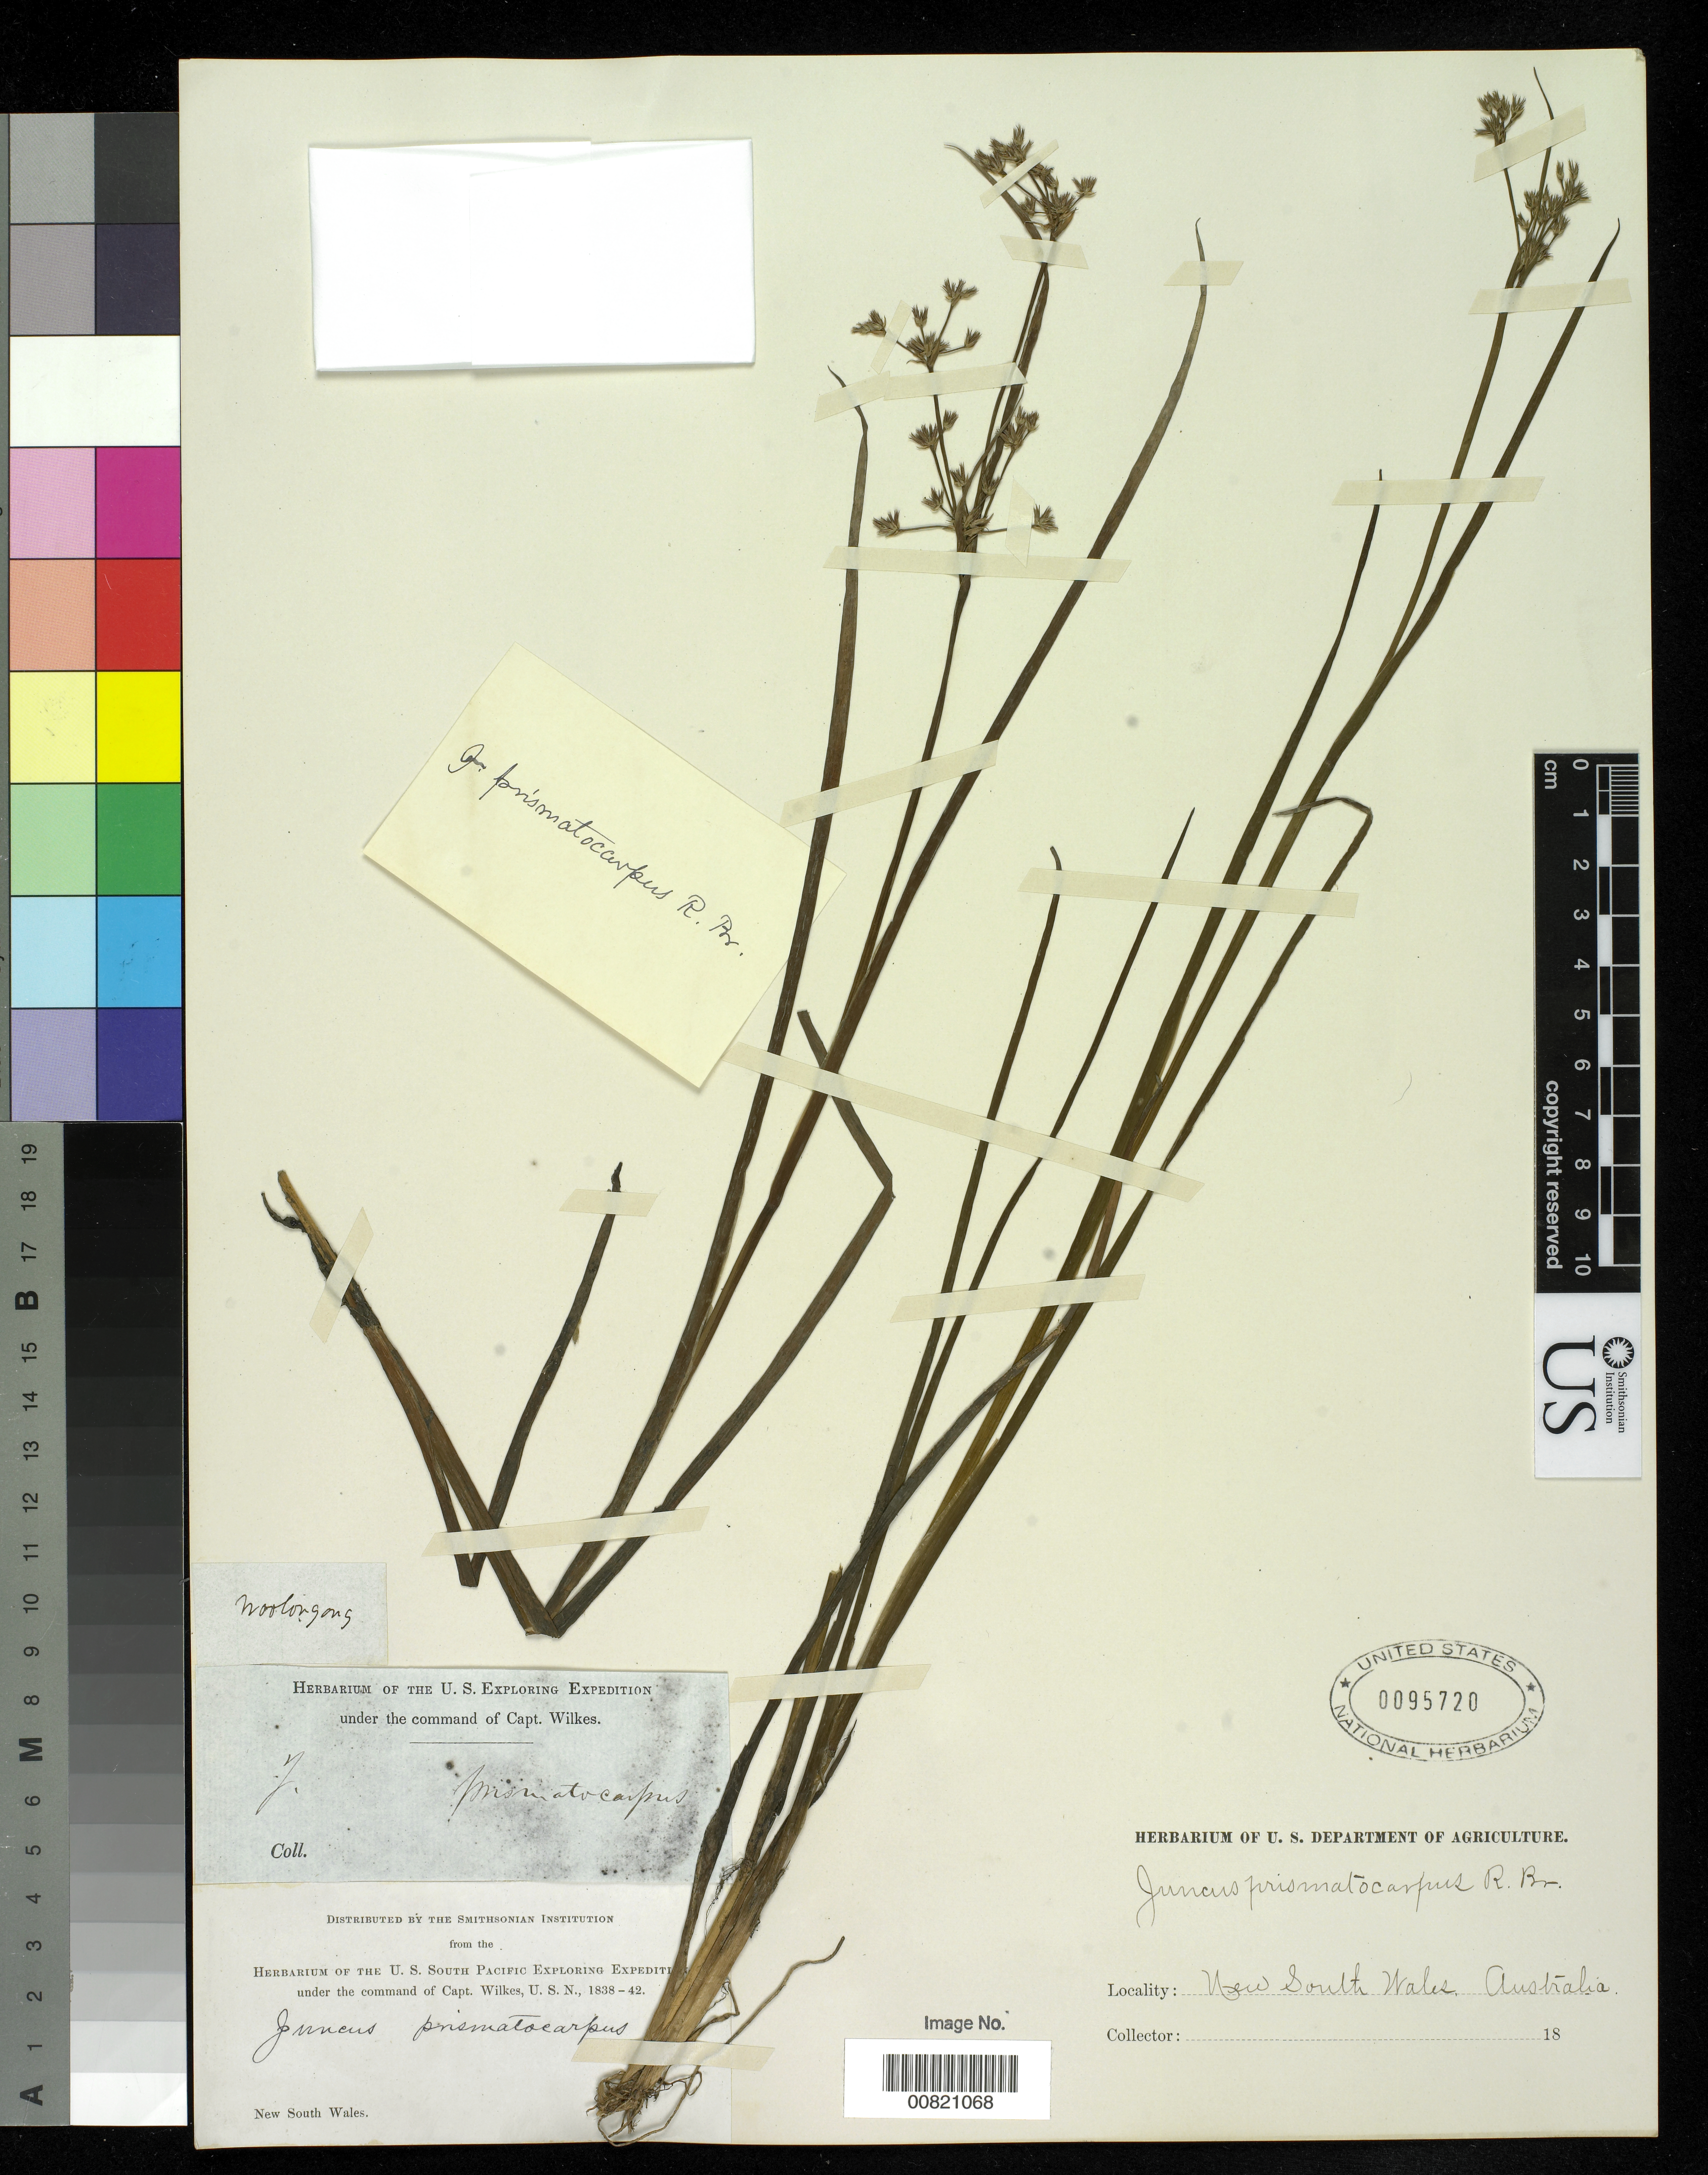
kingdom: Plantae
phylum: Tracheophyta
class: Liliopsida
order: Poales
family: Juncaceae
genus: Juncus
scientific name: Juncus prismatocarpus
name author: R. Br.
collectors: Wilkes Explor. Exped.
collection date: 1838/1842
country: Australia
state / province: New South Wales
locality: New South Wales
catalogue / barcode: US 95720